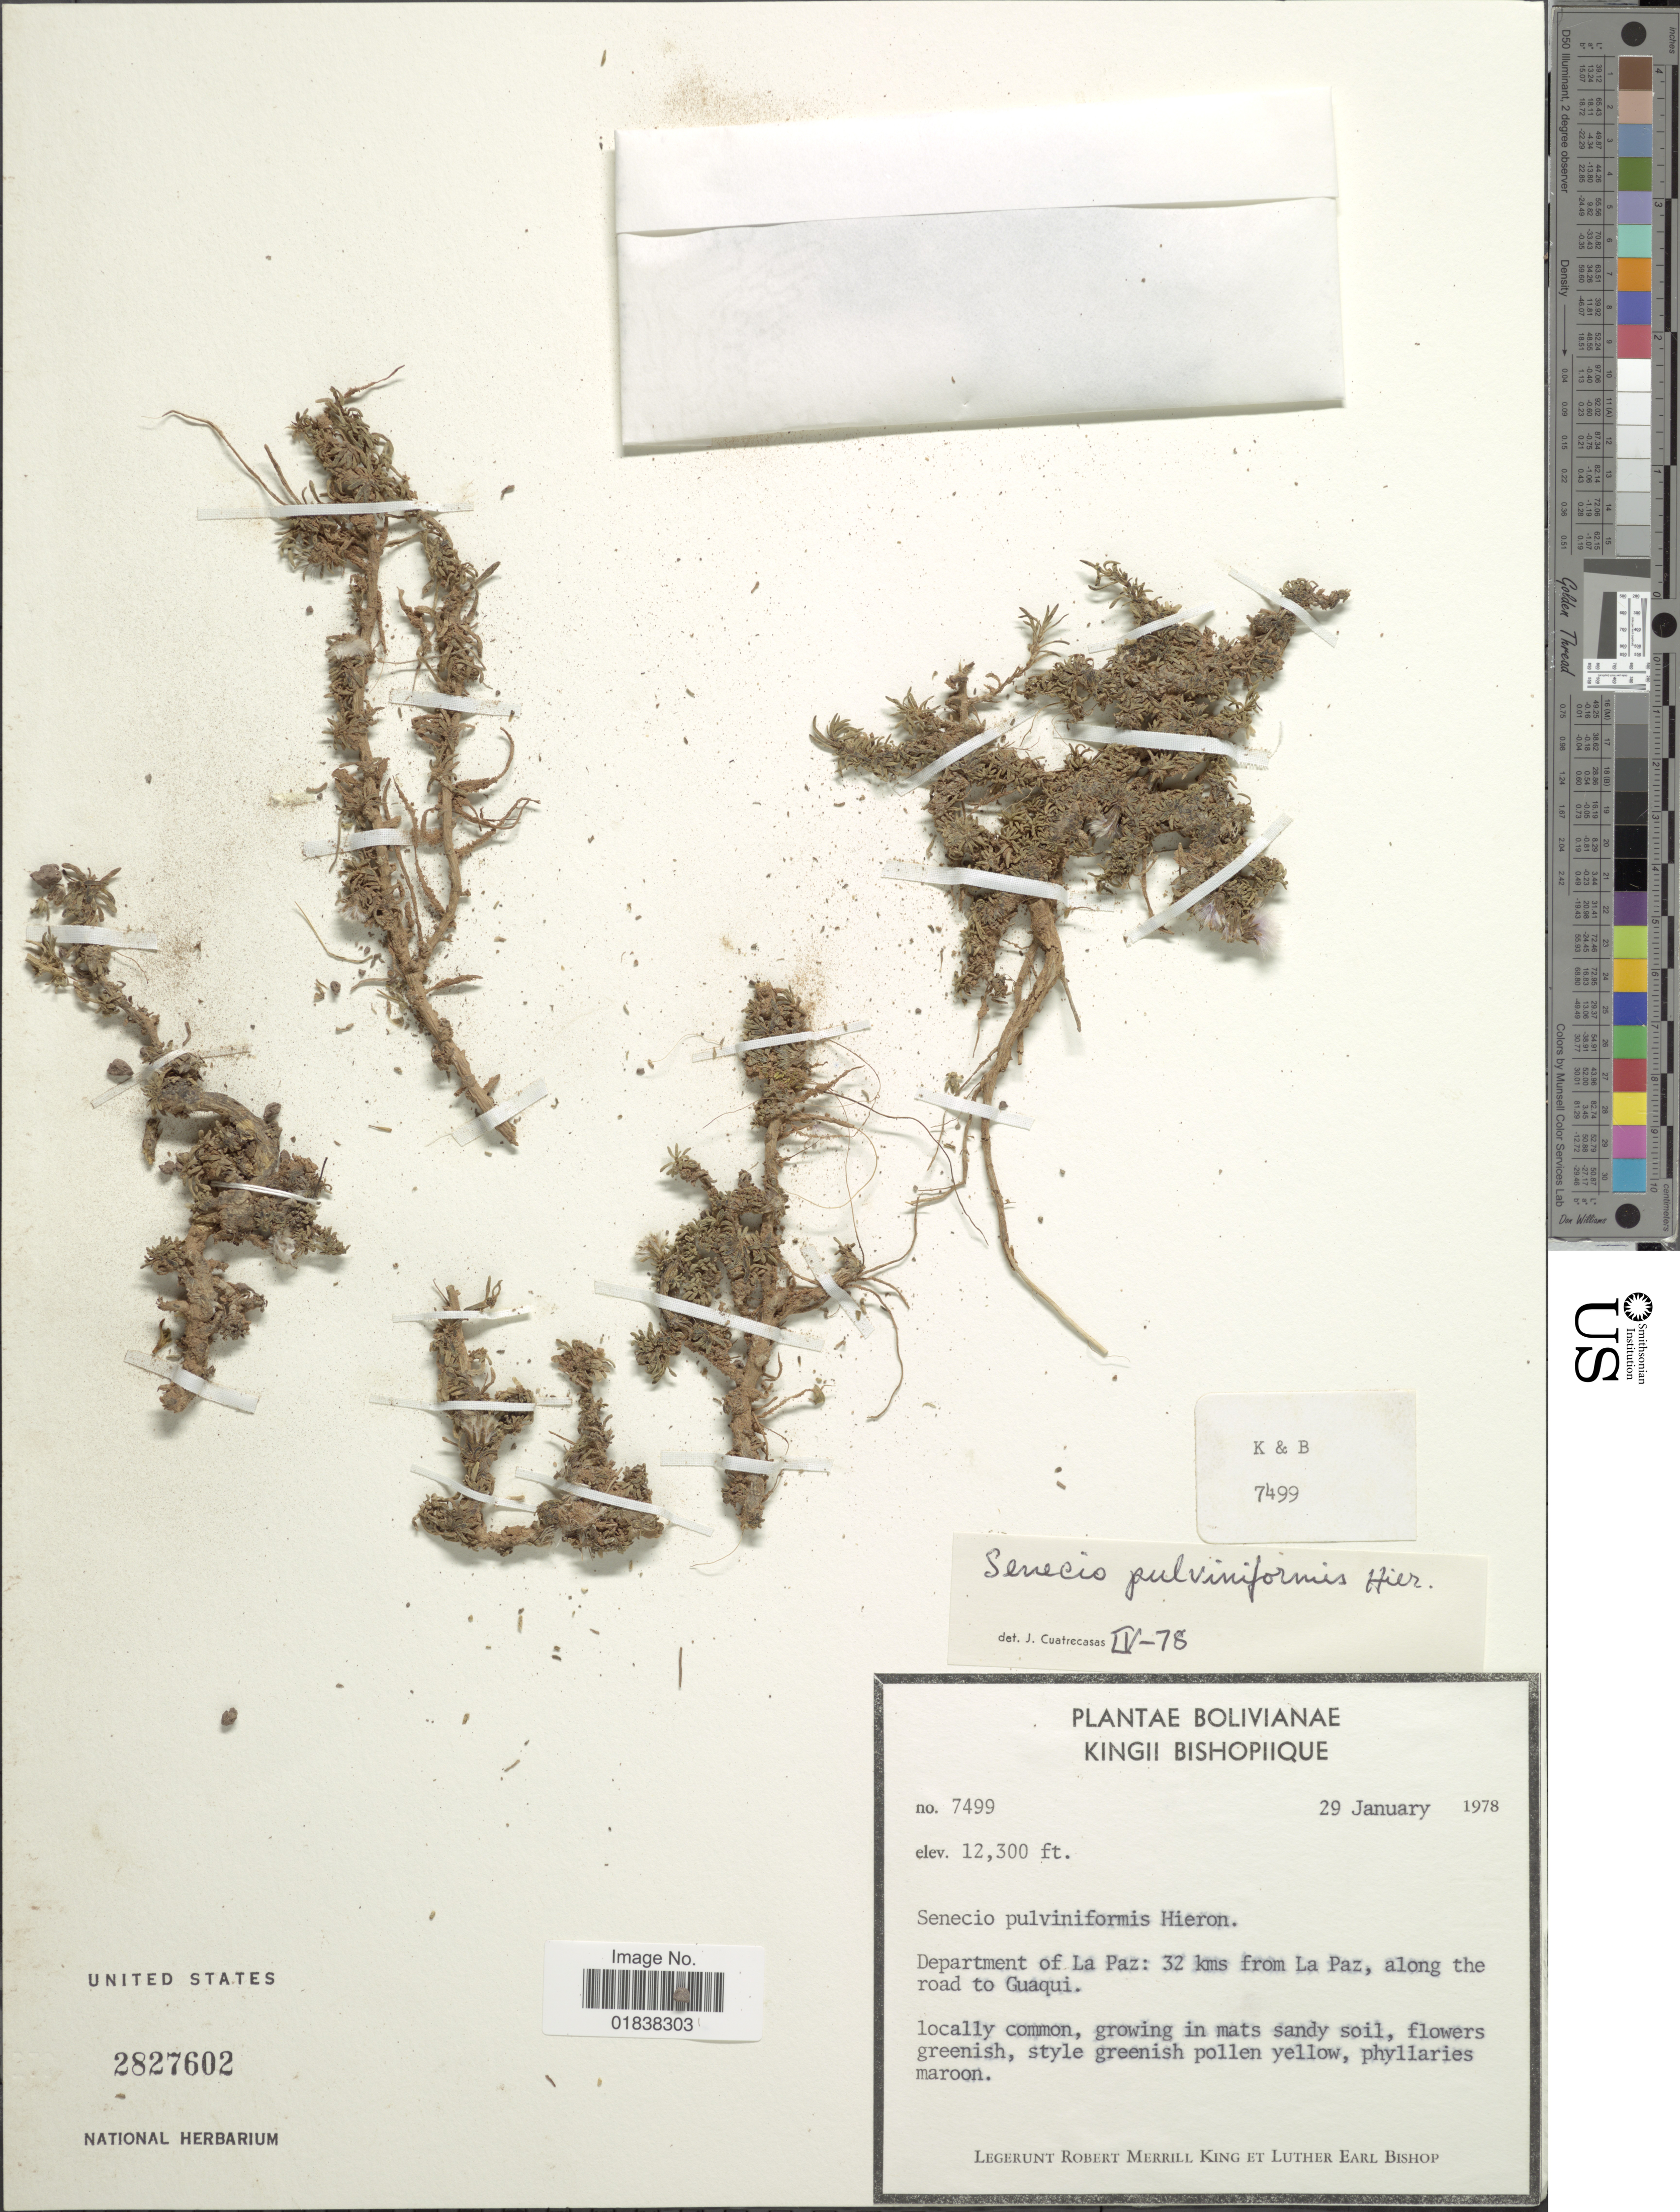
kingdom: Plantae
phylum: Tracheophyta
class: Magnoliopsida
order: Asterales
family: Asteraceae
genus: Senecio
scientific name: Senecio humillimus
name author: Sch. Bip.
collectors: R. M. King & L. E. Bishop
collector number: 7499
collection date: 1978-01-29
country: Bolivia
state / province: La Paz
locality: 32 kms from La Paz, along the road to Guaqui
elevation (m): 3749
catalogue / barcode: US 2827602